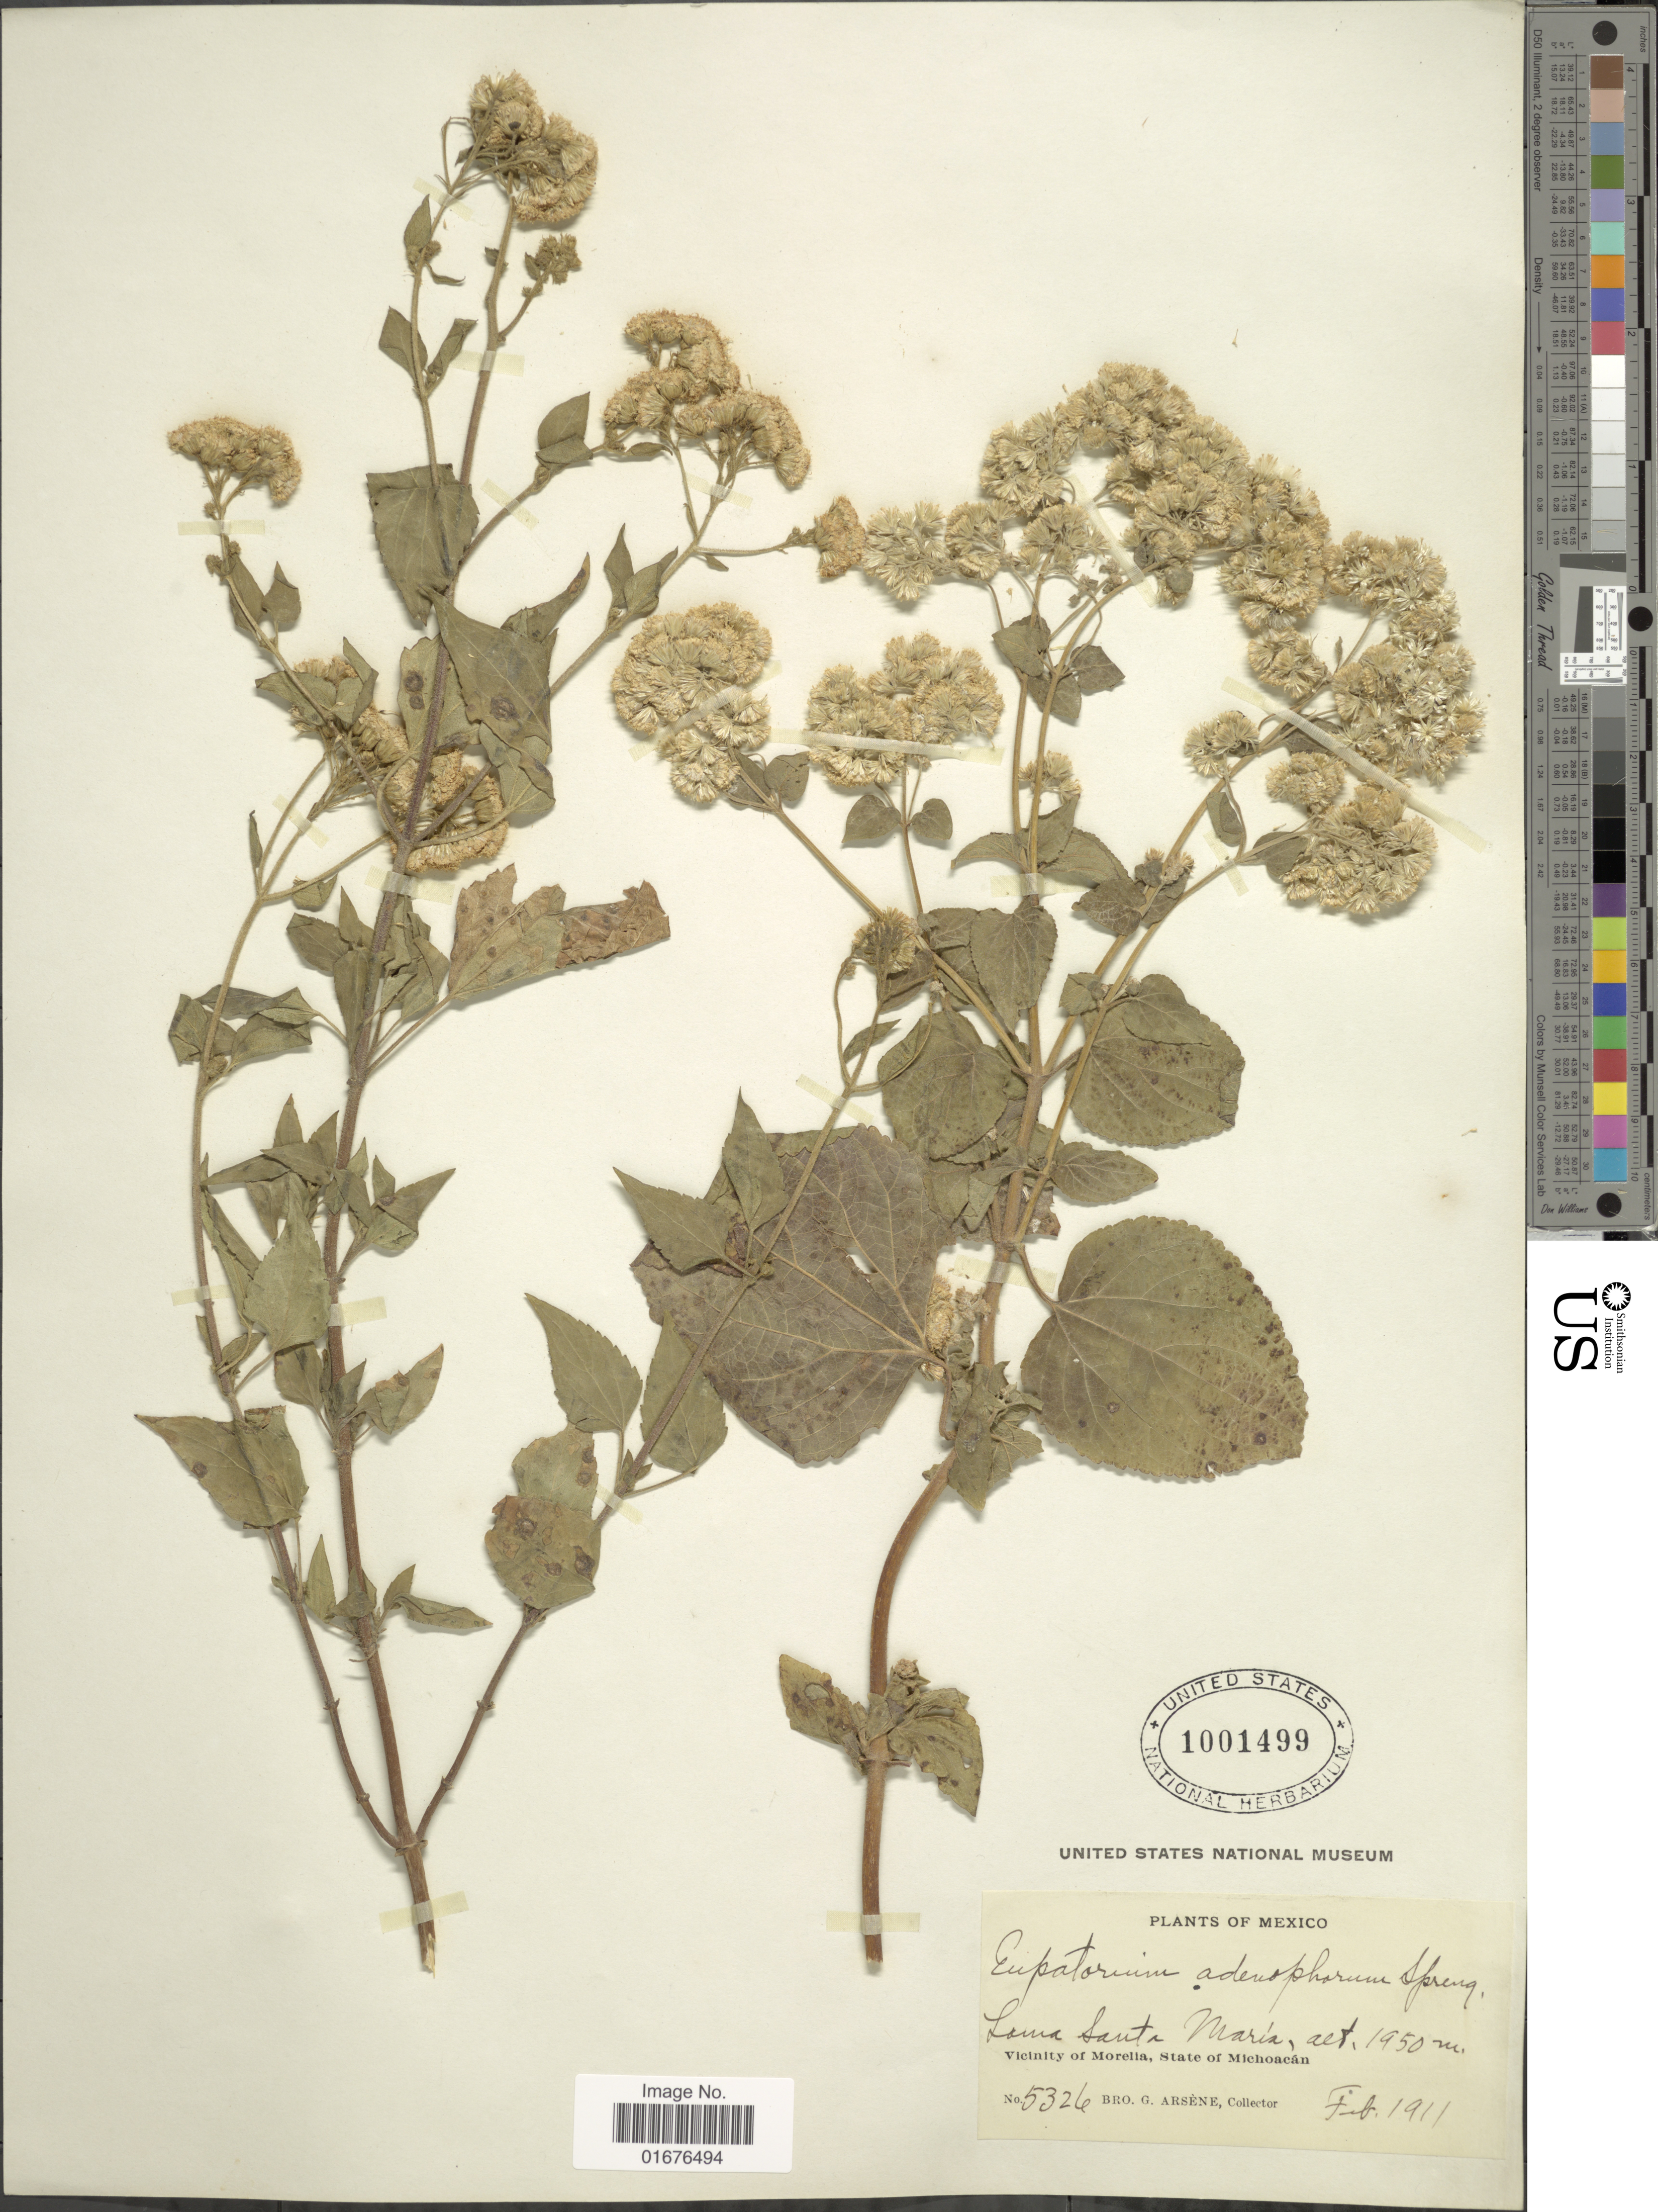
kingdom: Plantae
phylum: Tracheophyta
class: Magnoliopsida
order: Asterales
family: Asteraceae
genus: Ageratina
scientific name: Ageratina pichinchensis var. bustamenta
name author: (DC.) R.M. King & H. Rob.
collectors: Bro. G. Arsène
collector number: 5326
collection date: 1911-02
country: Mexico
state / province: Michoacán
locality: Loma Santa María, Vicinity of Morelia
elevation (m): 1950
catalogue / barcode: US 1001499